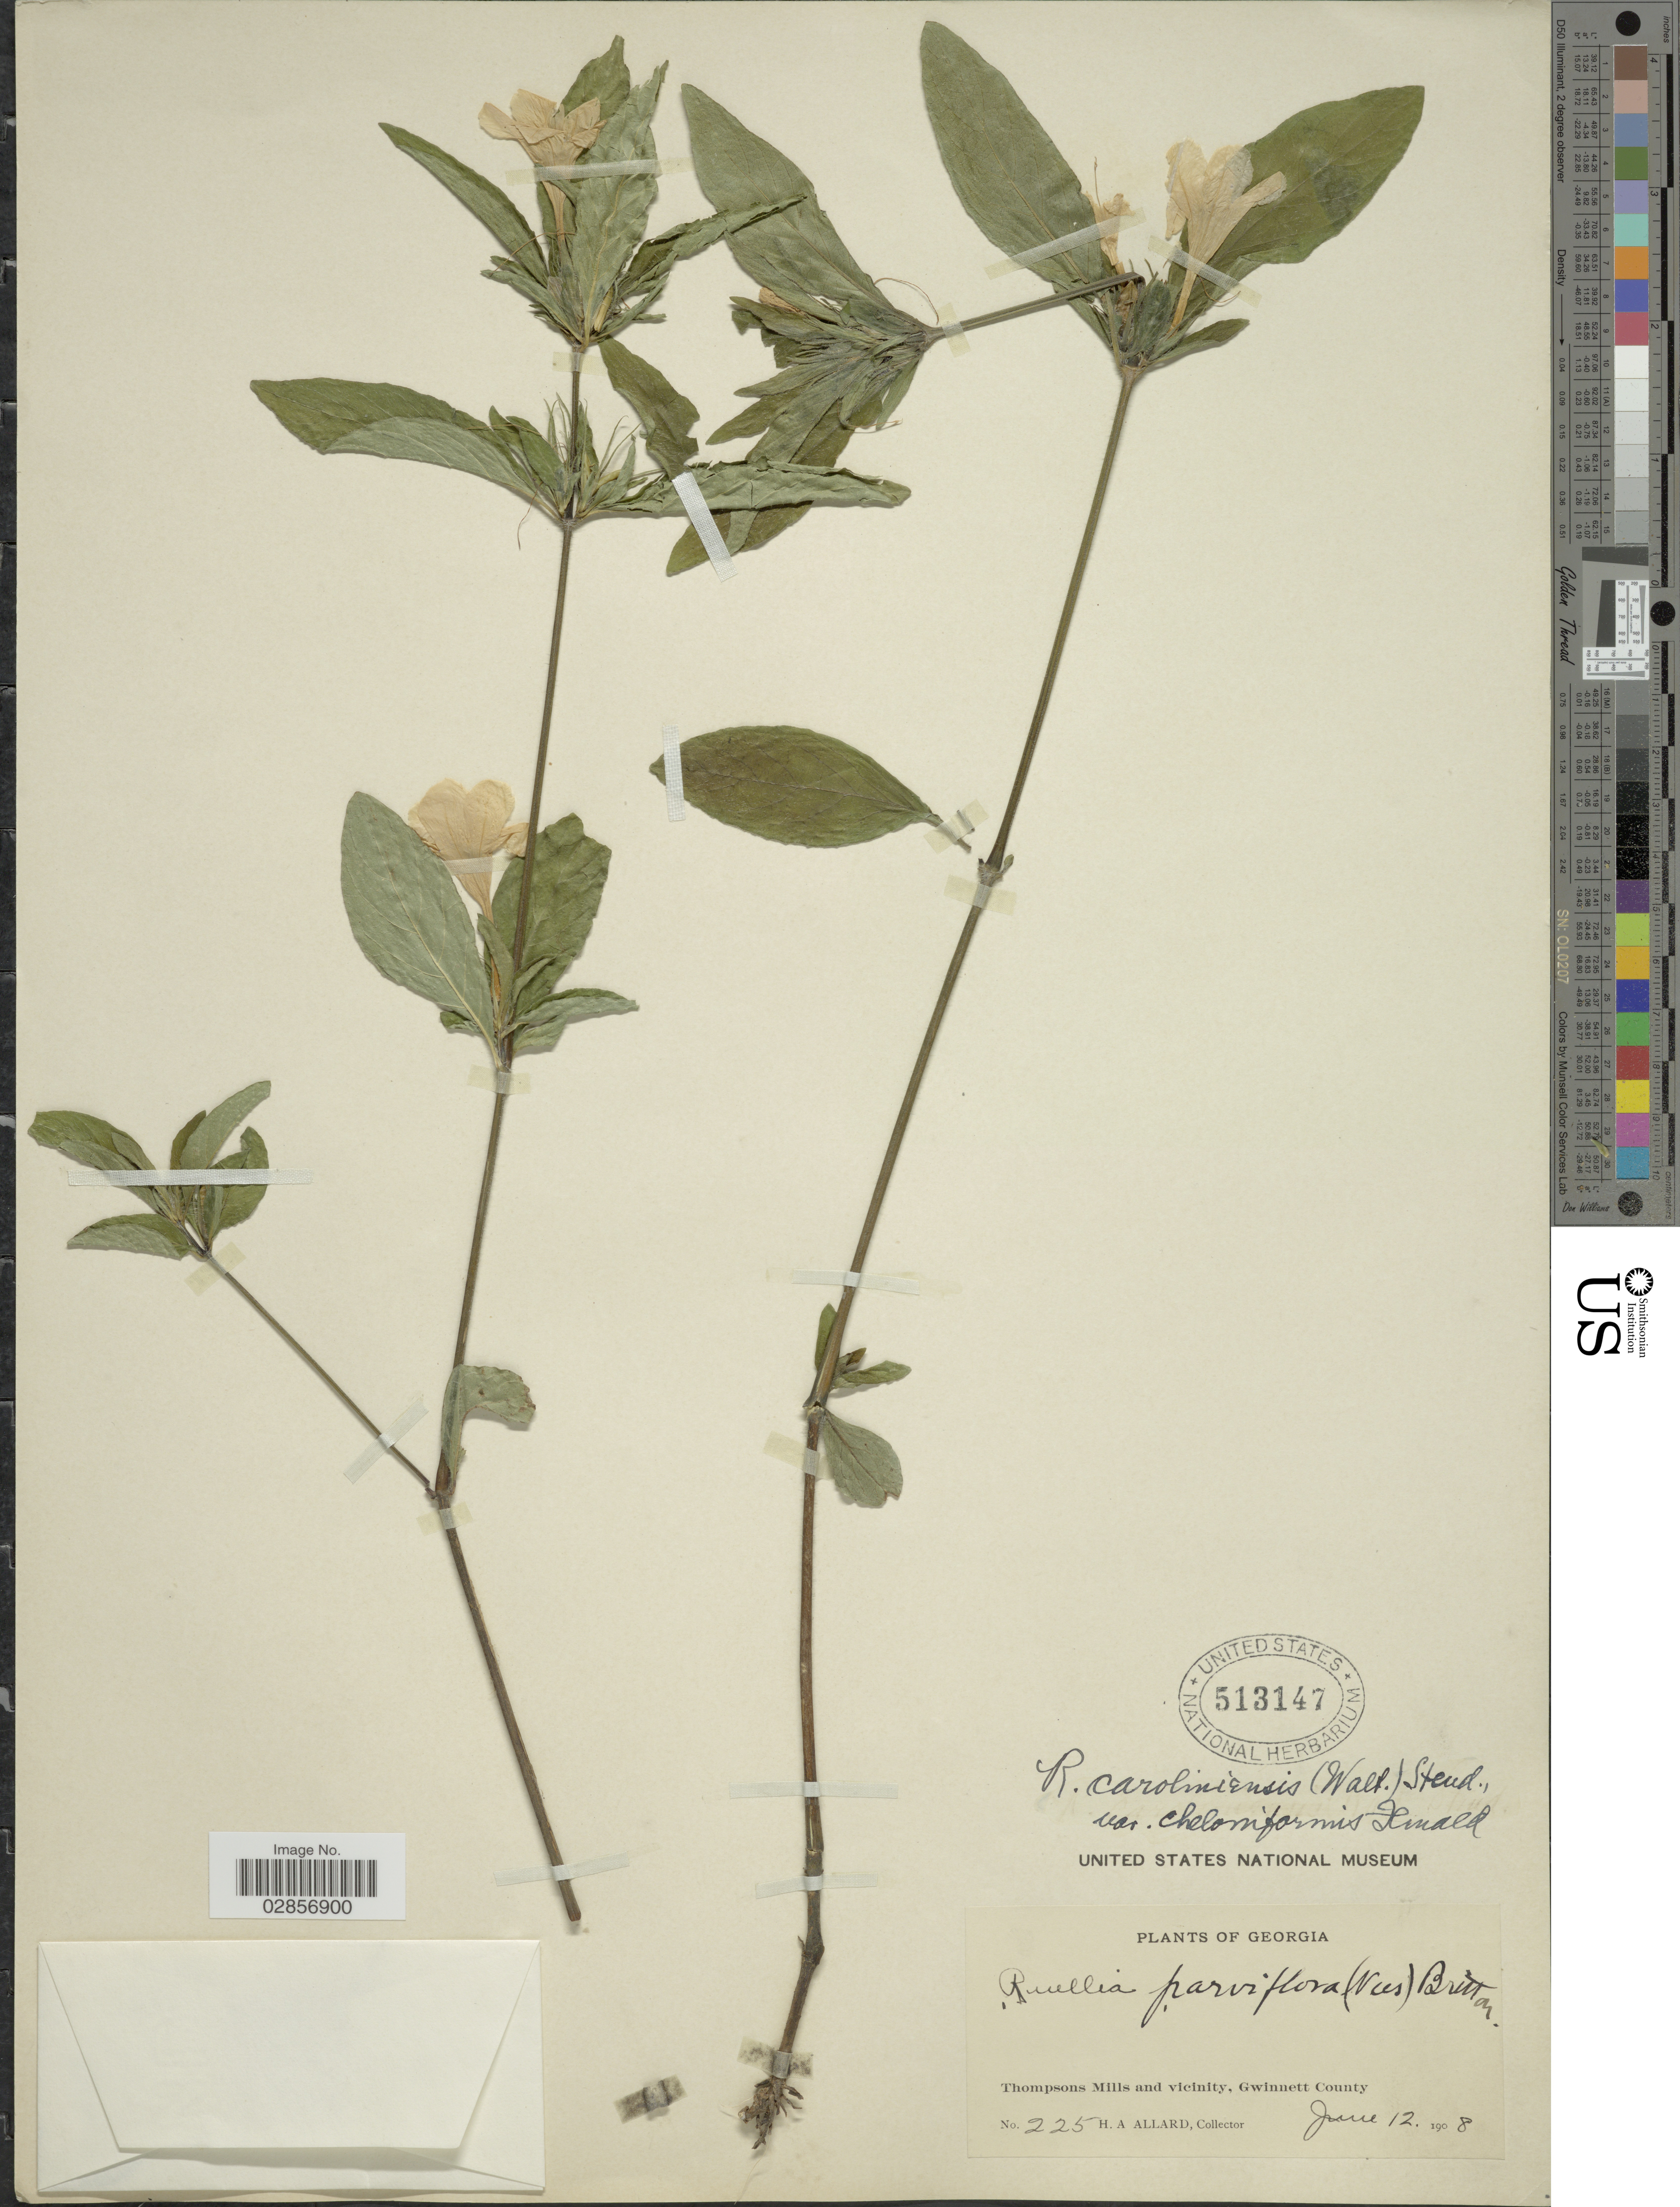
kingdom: Plantae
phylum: Tracheophyta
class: Magnoliopsida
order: Lamiales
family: Acanthaceae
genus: Ruellia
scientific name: Ruellia caroliniensis var. cheloniformis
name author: Fernald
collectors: H. A. Allard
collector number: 225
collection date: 1908-06-12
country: United States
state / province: Georgia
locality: Thompsons Mills and vicinity, Gwinnett County.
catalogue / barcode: US 513147